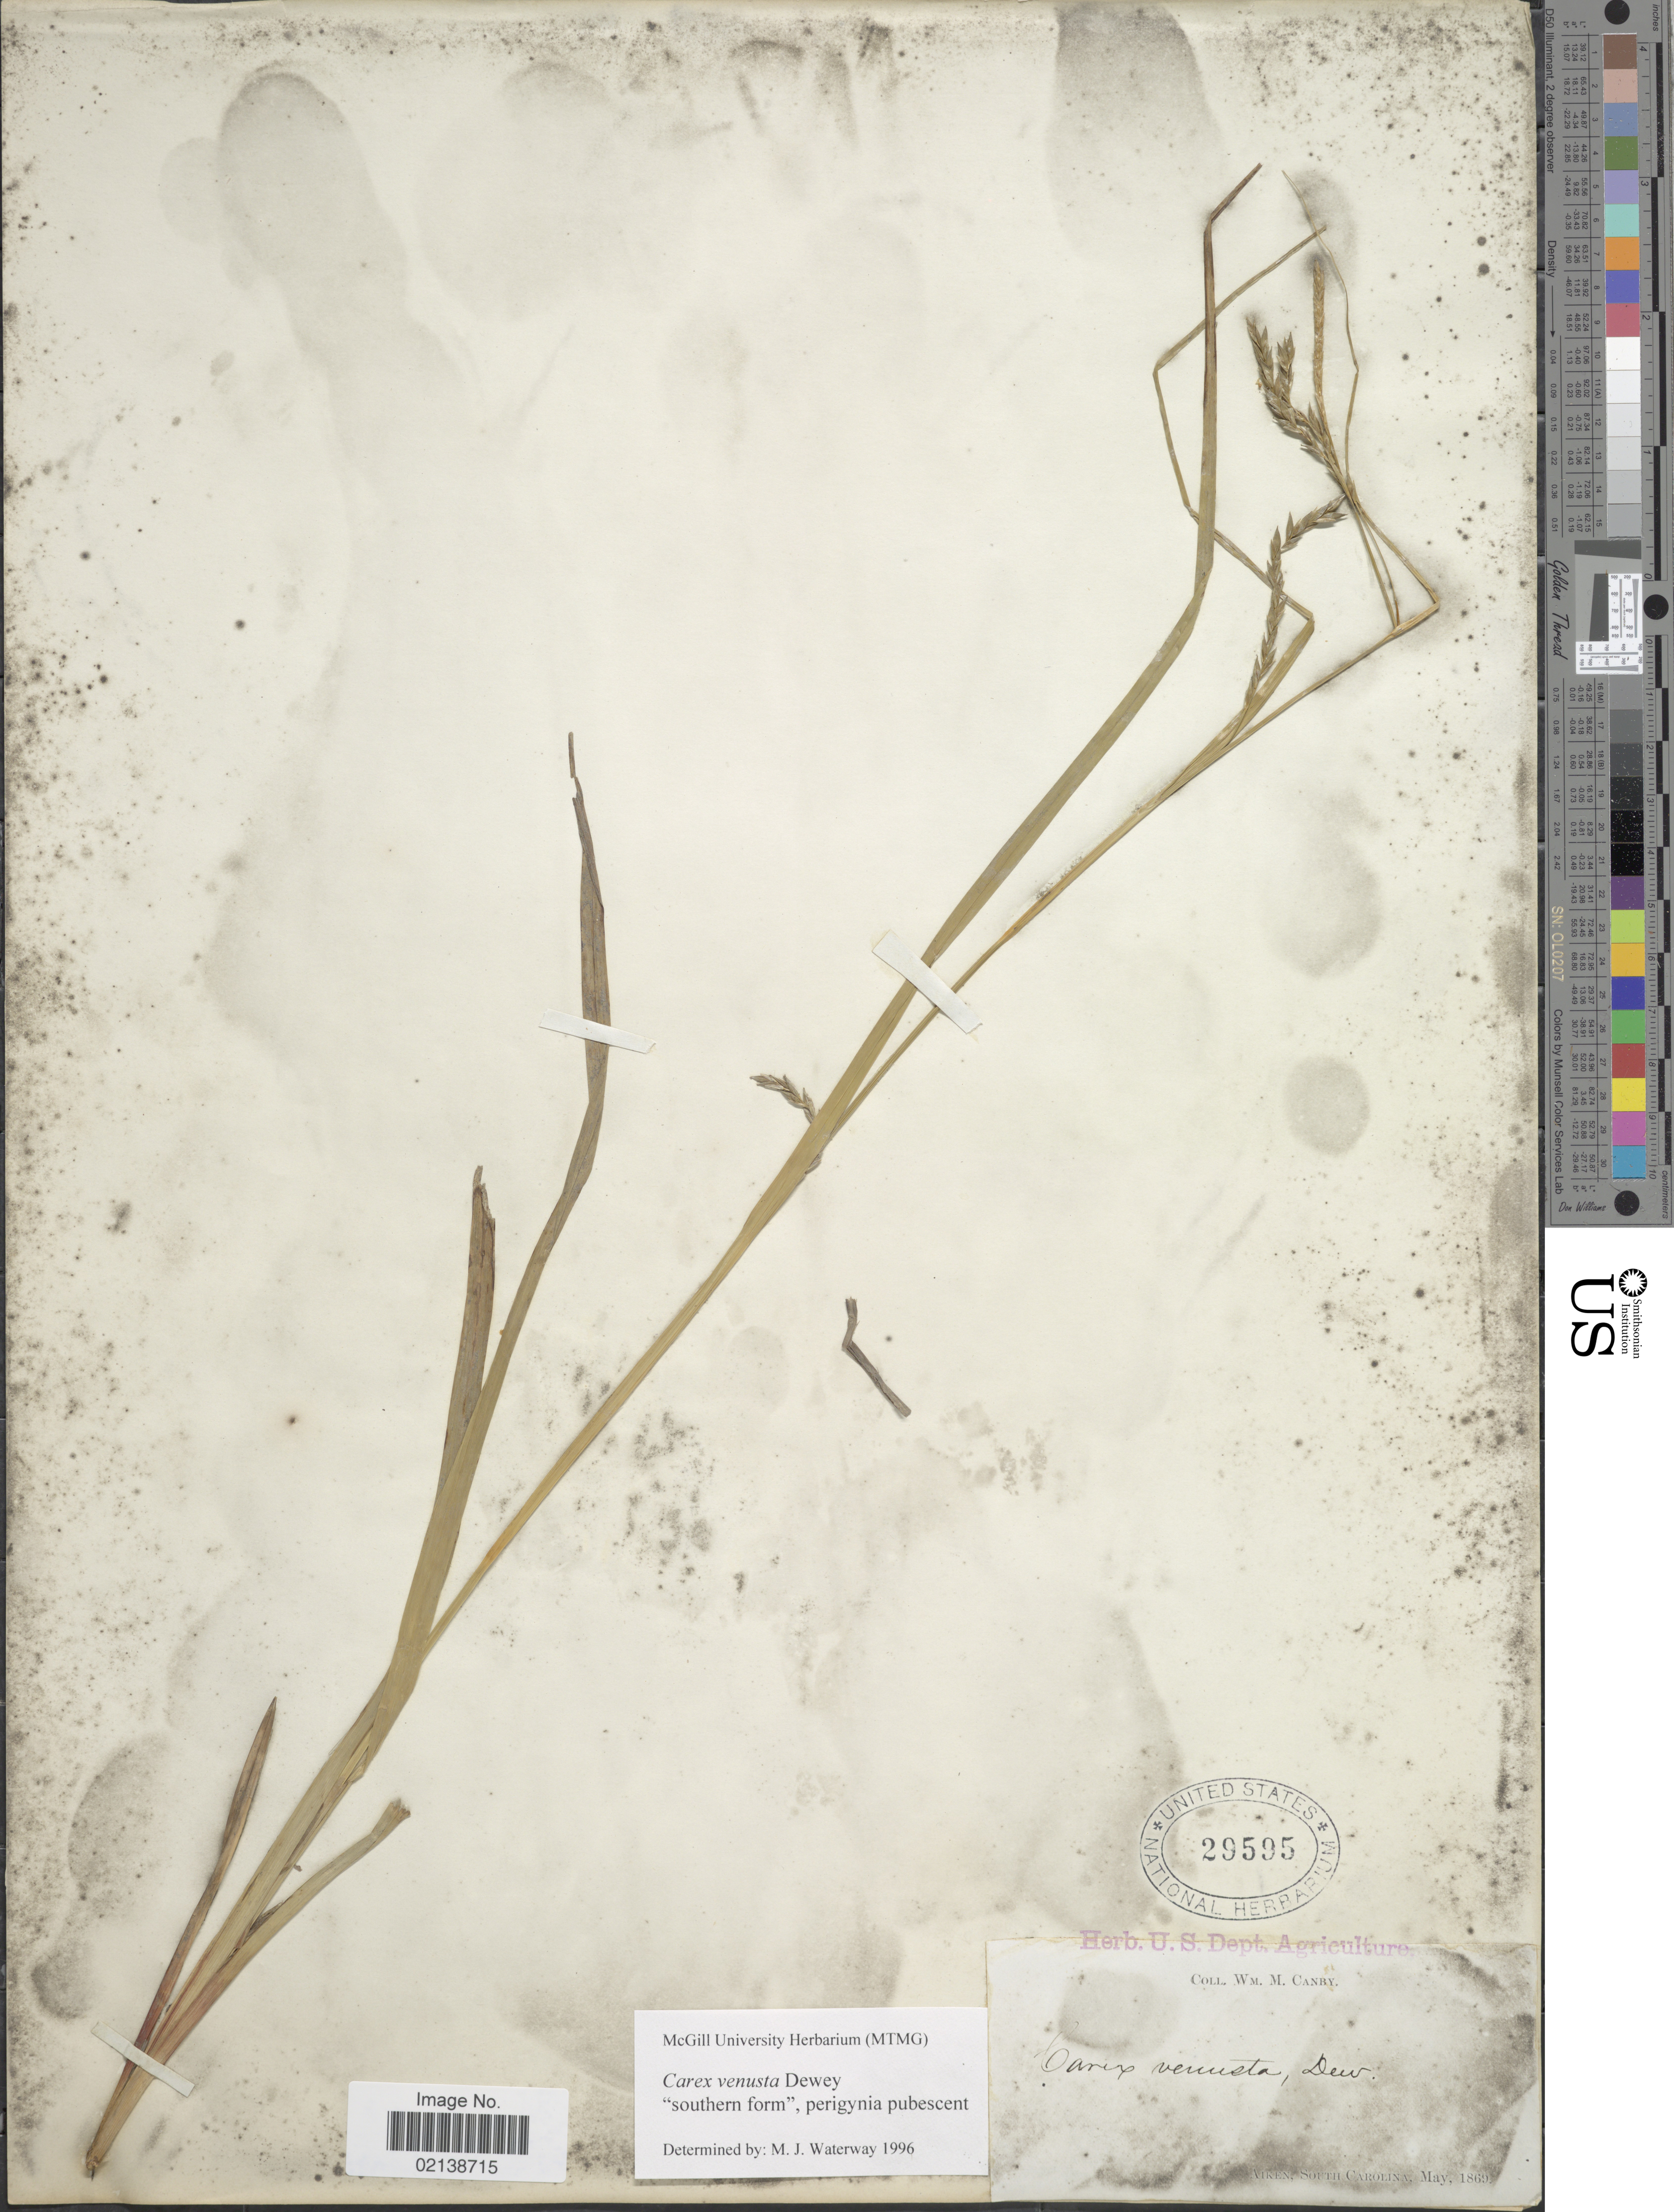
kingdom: Plantae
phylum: Tracheophyta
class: Liliopsida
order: Poales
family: Cyperaceae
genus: Carex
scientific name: Carex venusta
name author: Dewey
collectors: W. M. Canby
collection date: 1869-05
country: United States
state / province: South Carolina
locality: Aiken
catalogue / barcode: US 29595